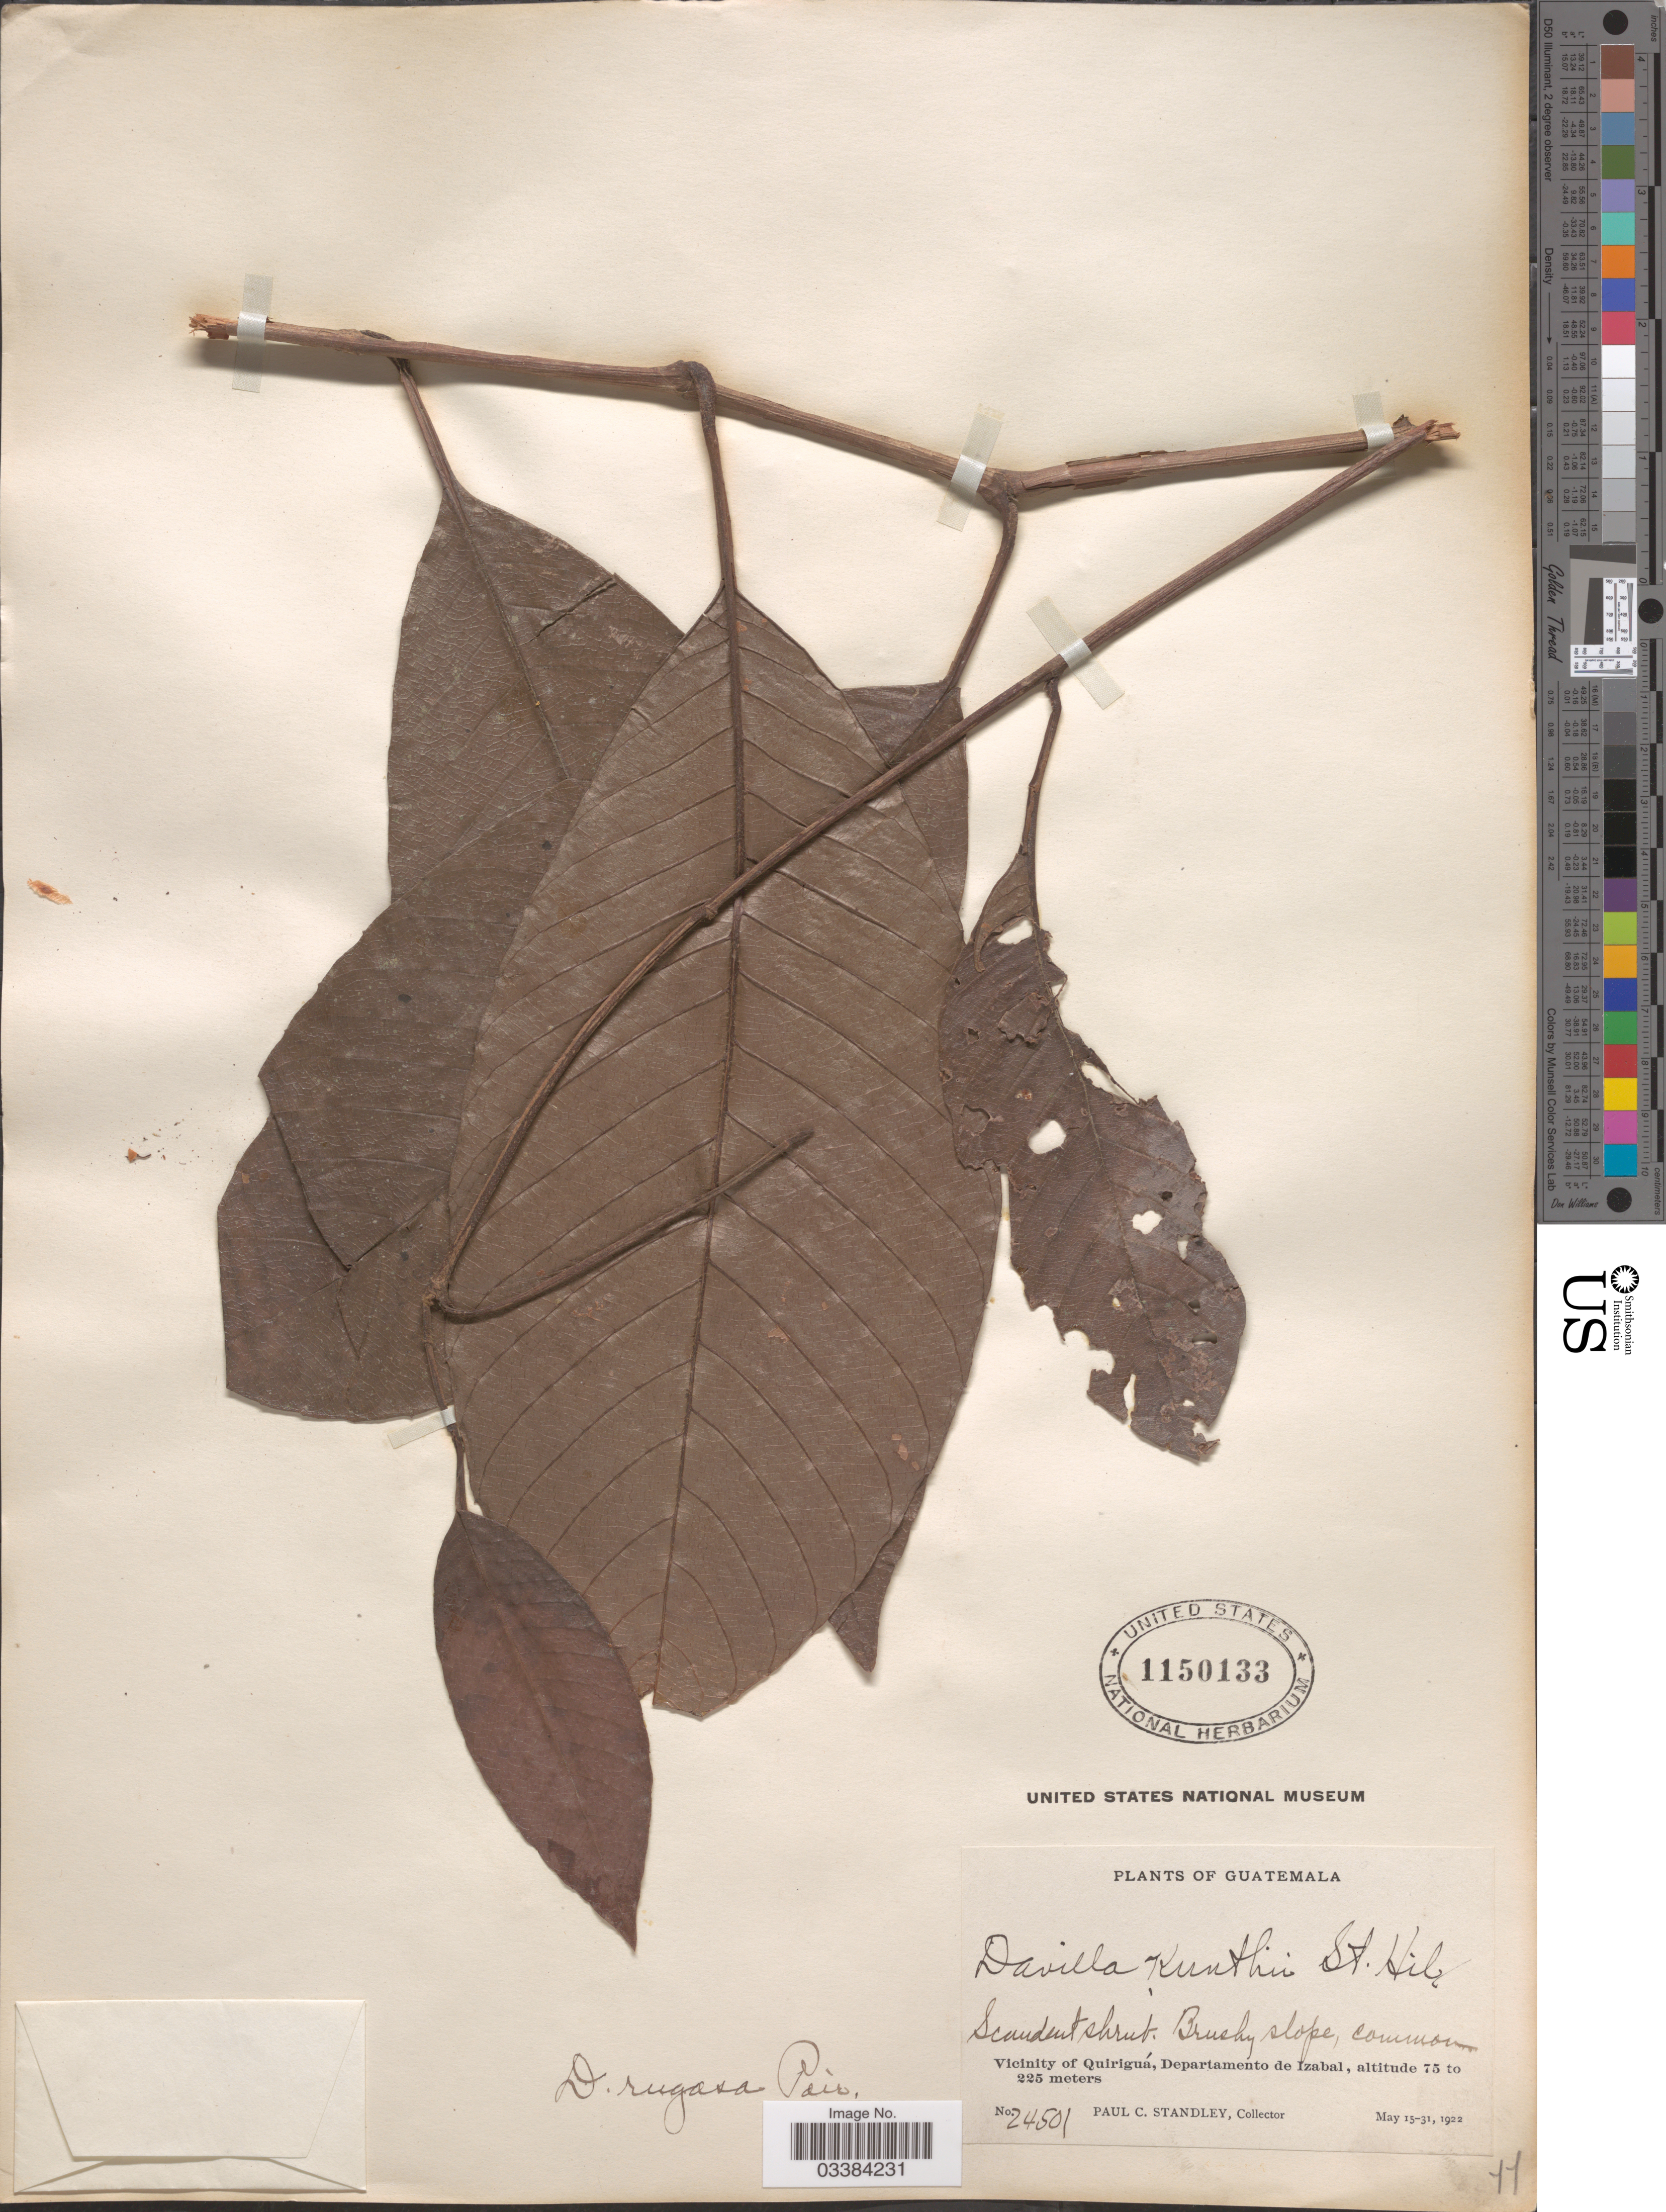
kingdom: Plantae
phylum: Tracheophyta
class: Magnoliopsida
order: Dilleniales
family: Dilleniaceae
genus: Davilla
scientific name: Davilla rugosa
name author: Poir.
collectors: P. C. Standley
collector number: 24501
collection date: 1922-05-15/1922-05-31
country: Guatemala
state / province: Izabal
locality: Vicinity of Quiriguá, Departamento de Izabal.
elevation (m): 75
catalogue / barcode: US 1150133